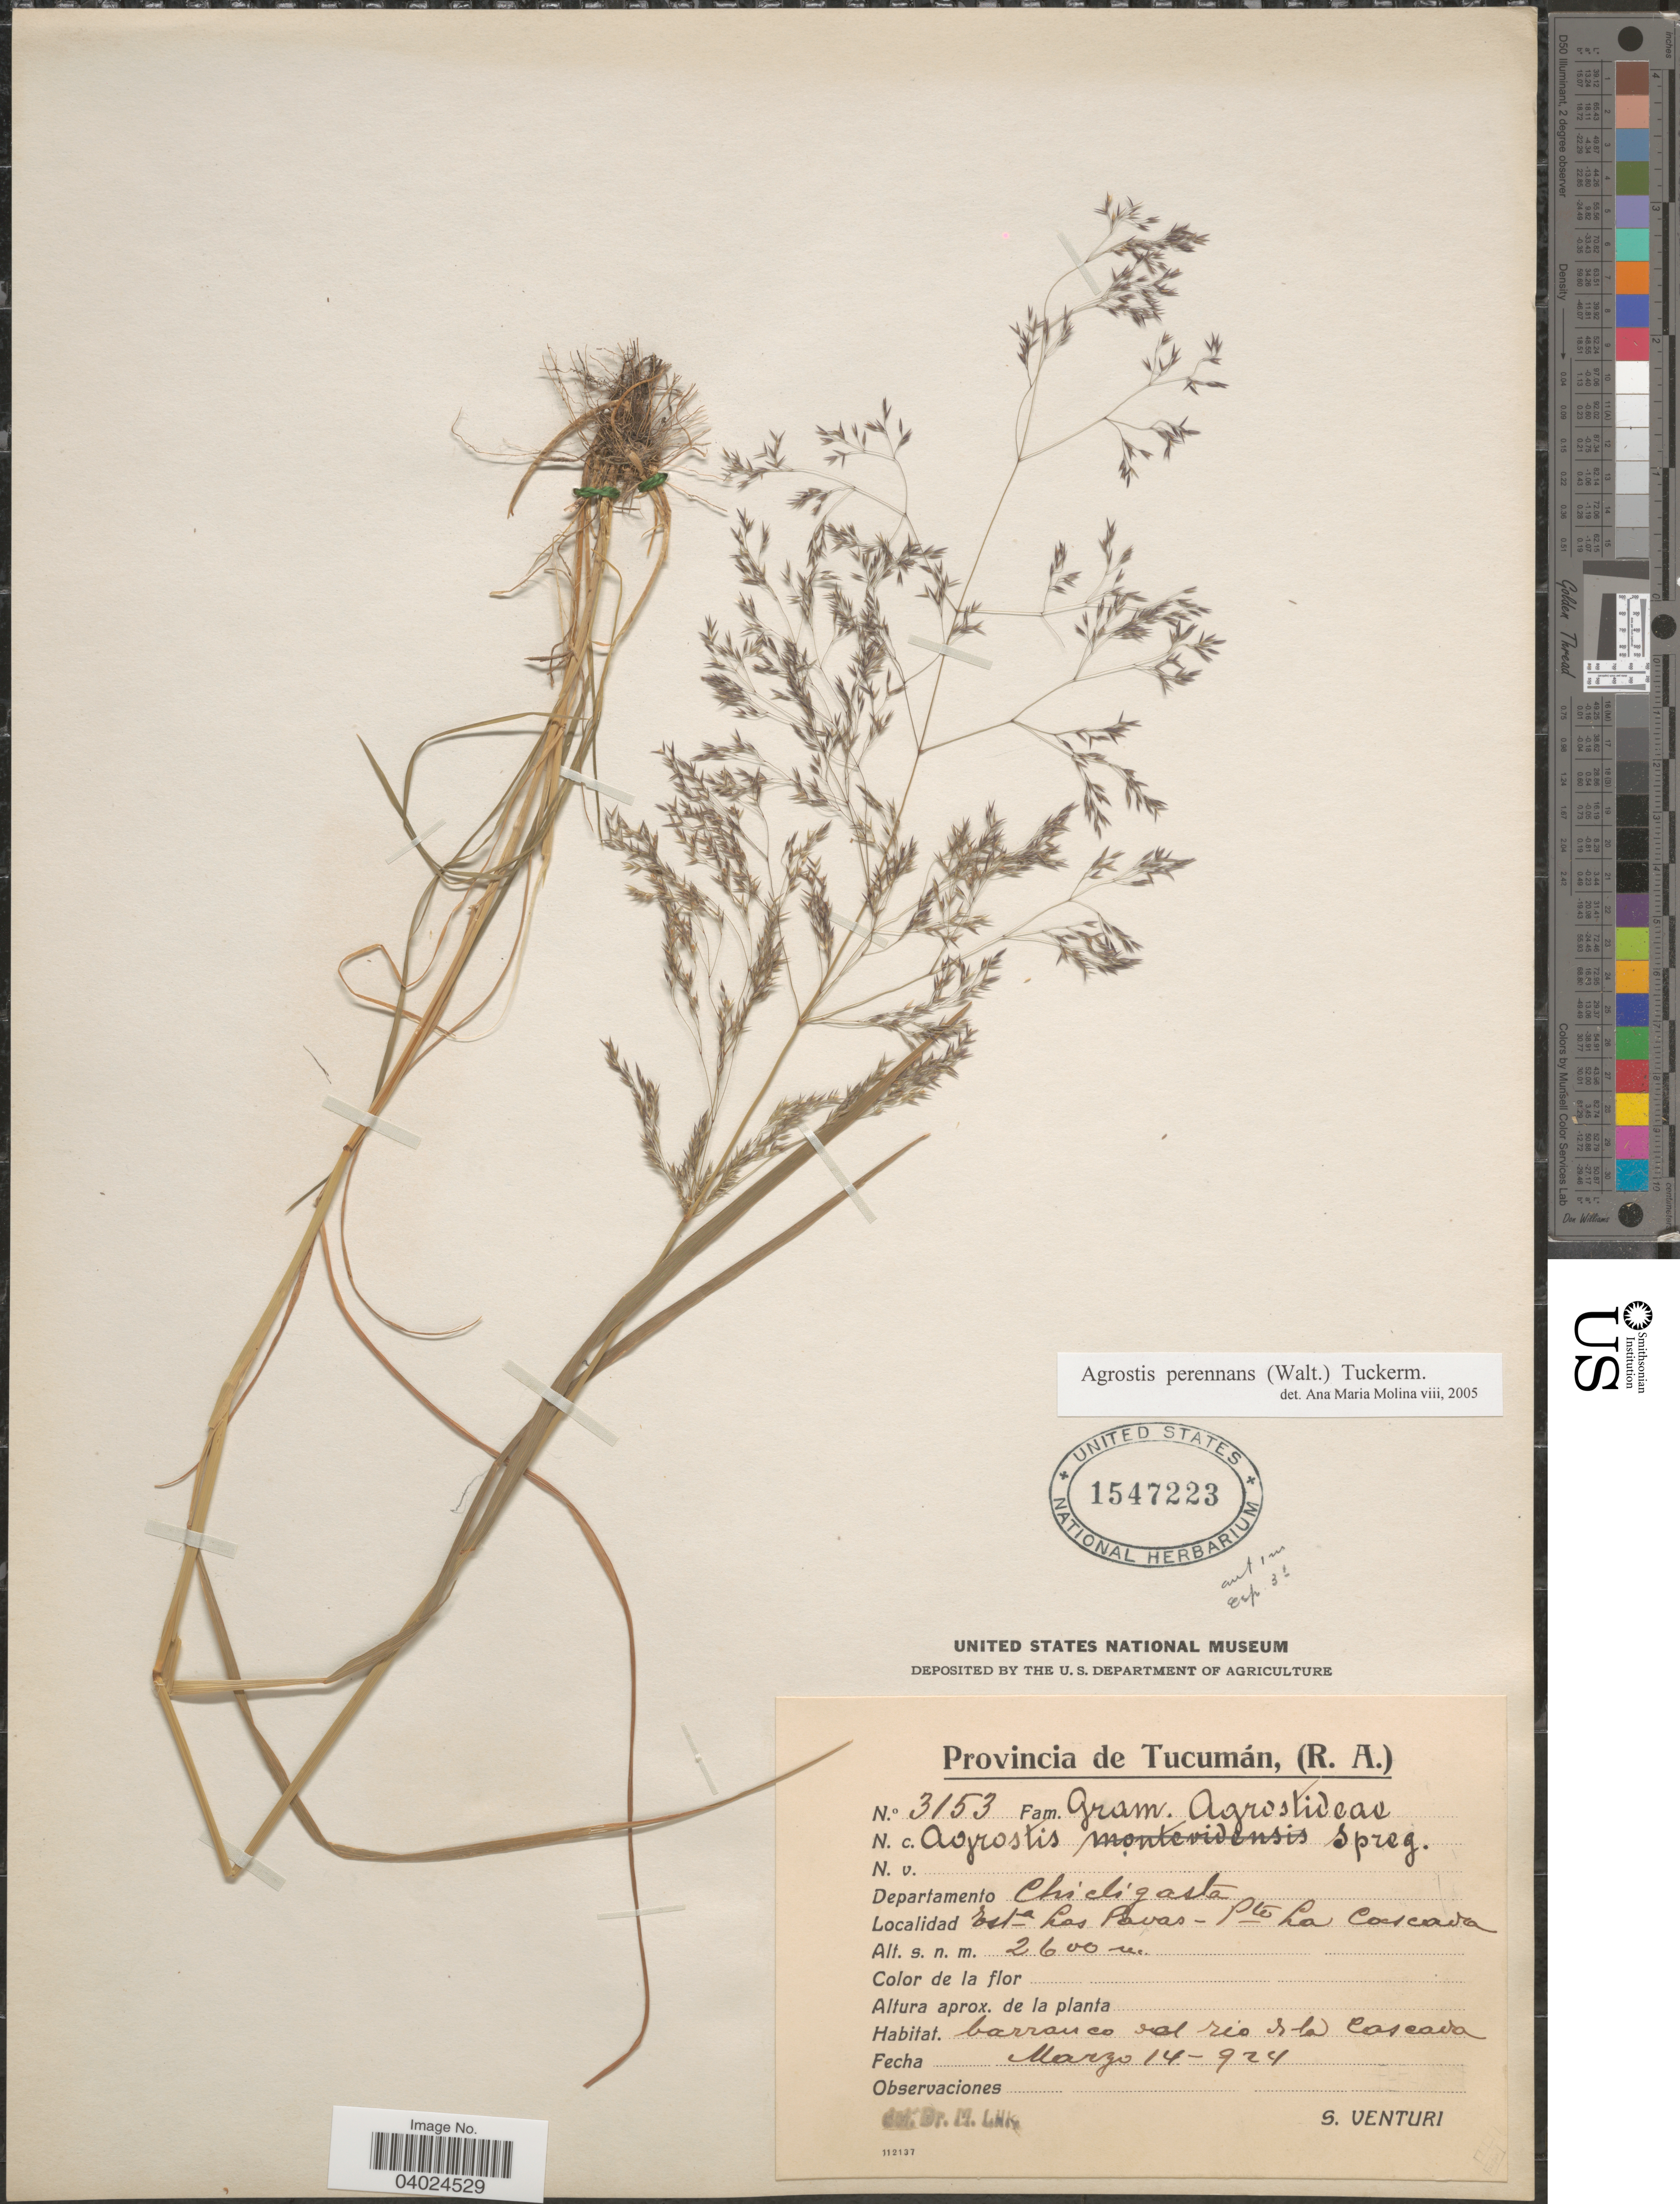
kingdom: Plantae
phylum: Tracheophyta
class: Liliopsida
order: Poales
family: Poaceae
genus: Agrostis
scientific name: Agrostis perennans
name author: (Walter) Tuck.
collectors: S. Venturi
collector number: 3153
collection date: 1924-03-14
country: Argentina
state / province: Tucuman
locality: Departamento Chicligasta.Esta- Las Pavas- Pte la Corcava. Barranco del rio de la Cascava.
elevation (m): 2600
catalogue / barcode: US 1547223